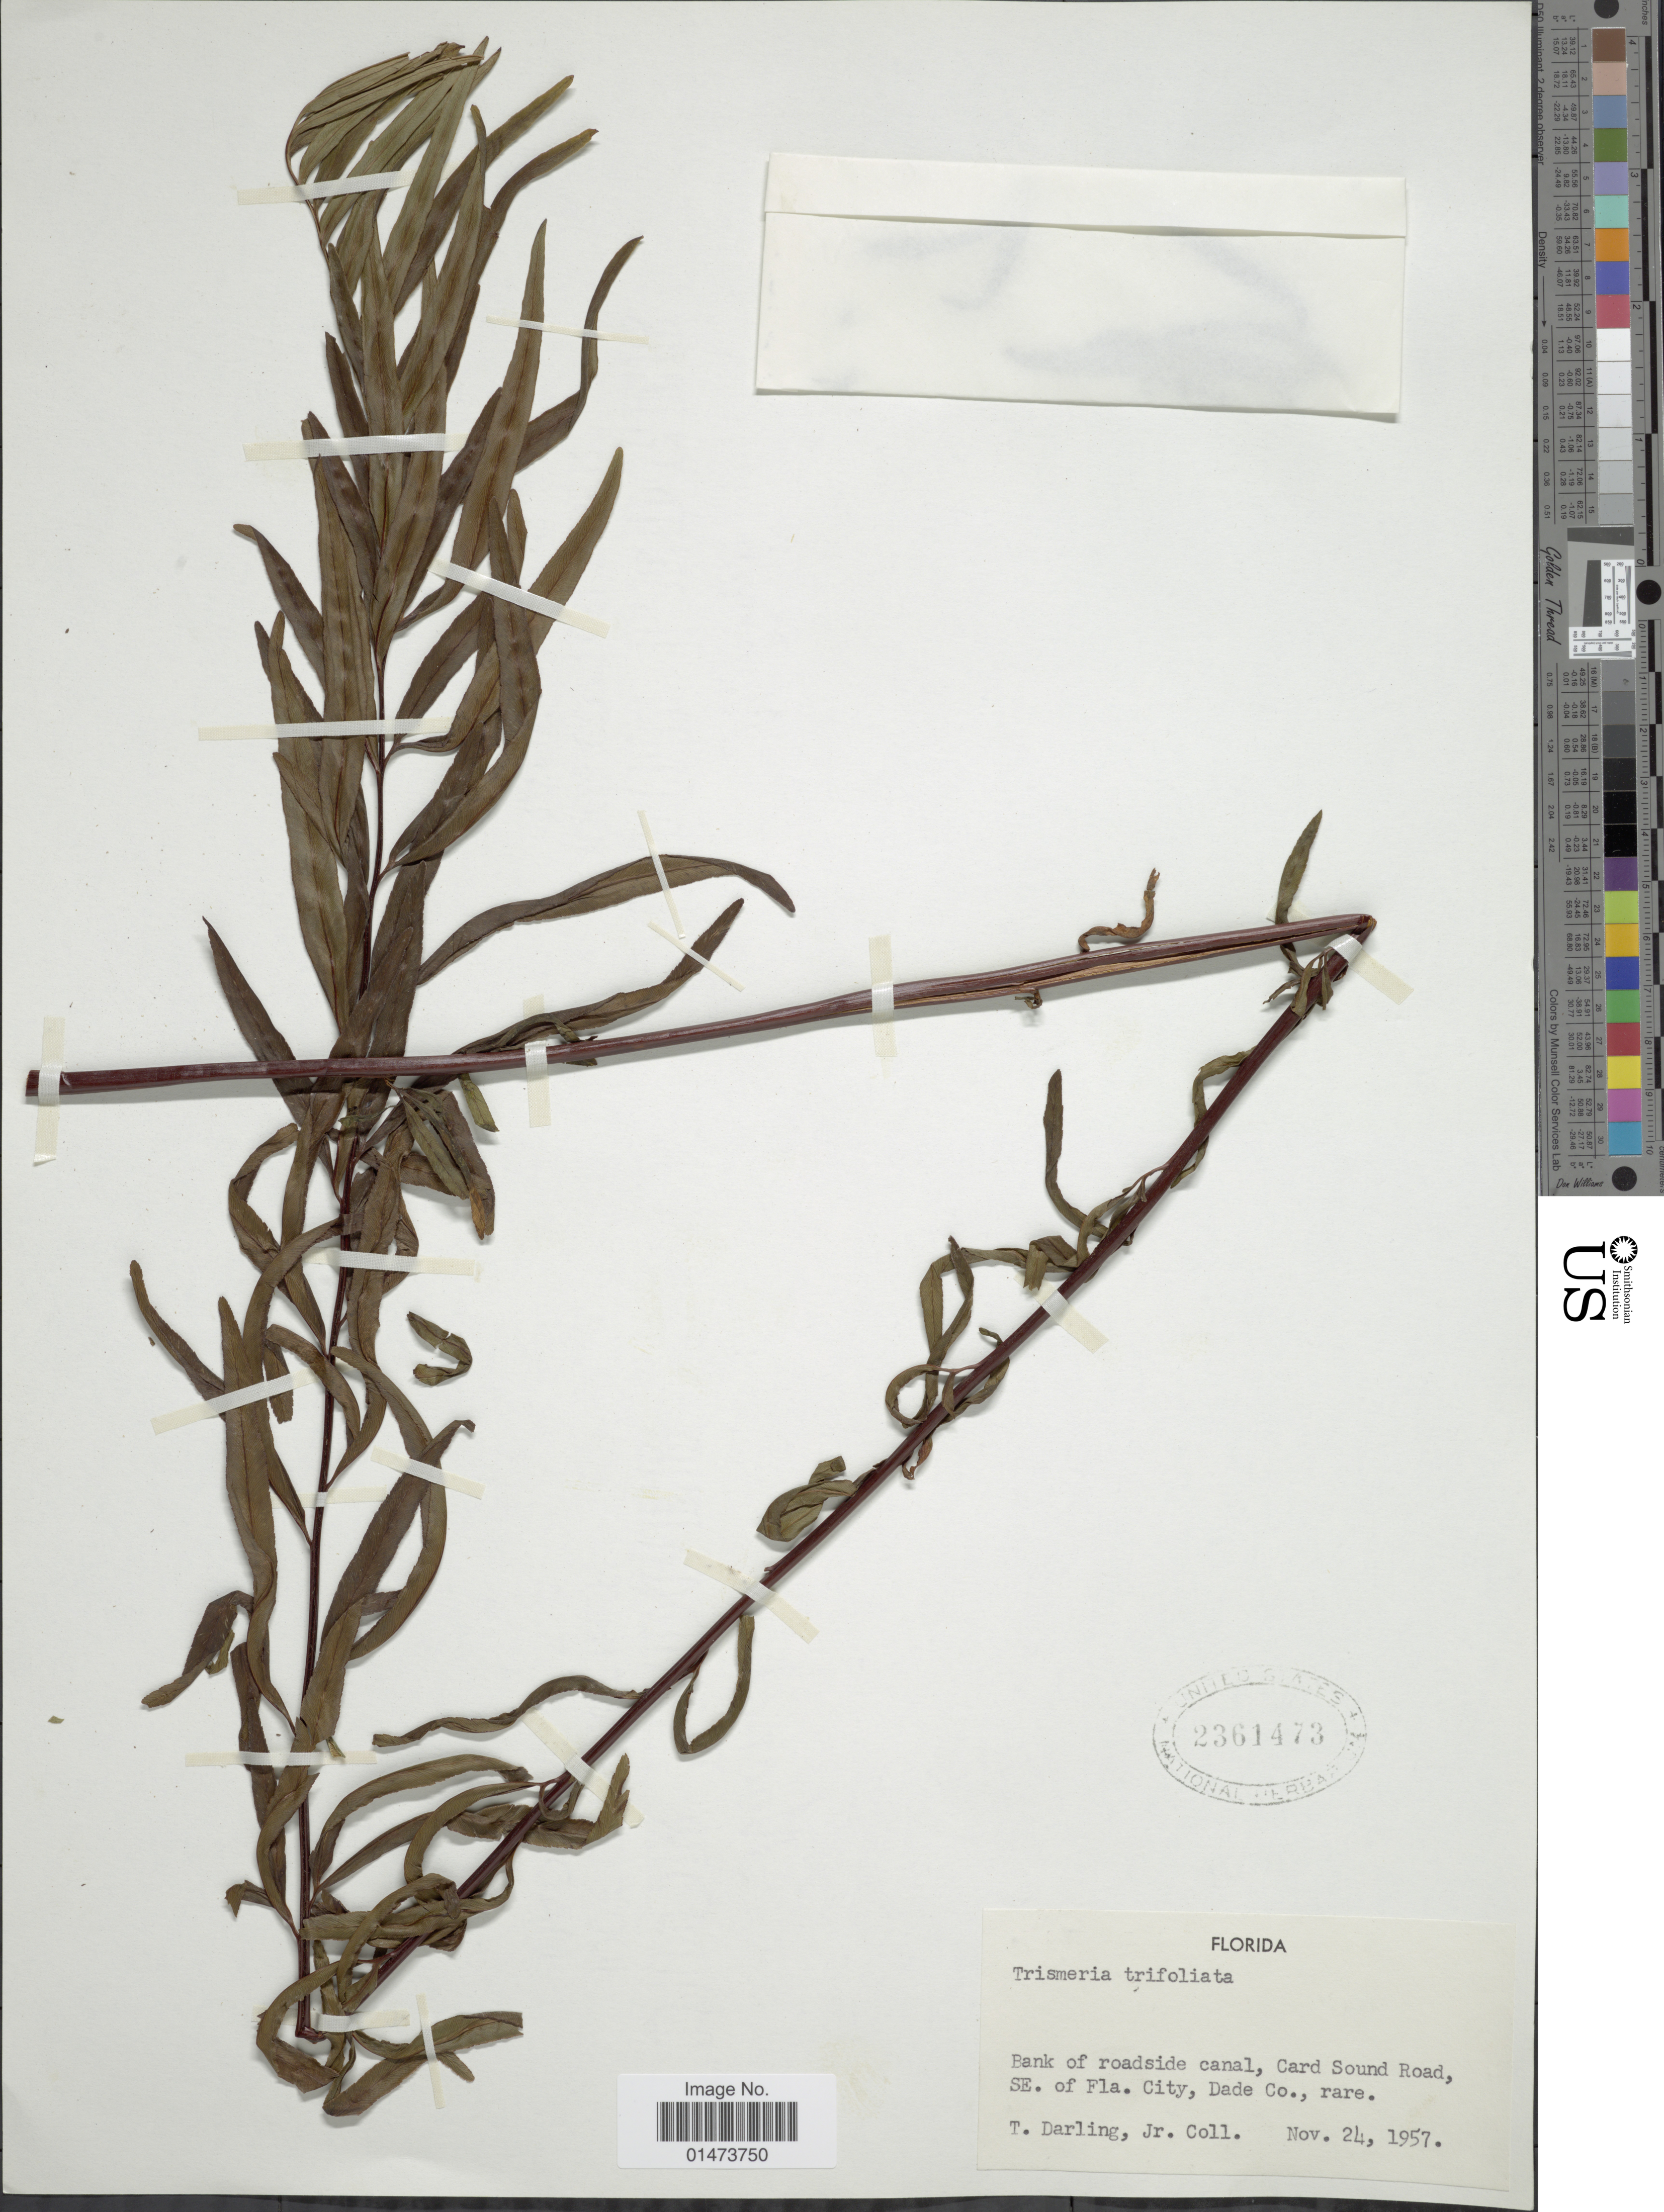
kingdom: Plantae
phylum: Tracheophyta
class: Polypodiopsida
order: Polypodiales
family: Pteridaceae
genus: Pityrogramma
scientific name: Pityrogramma trifoliata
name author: (L.) R.M. Tryon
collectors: T. Darling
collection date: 1957-11-24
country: United States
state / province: Florida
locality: Bank of roadside canal, Card Sound Road, SE. of Fla. City, Dade Co., rare.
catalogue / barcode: US 2361473